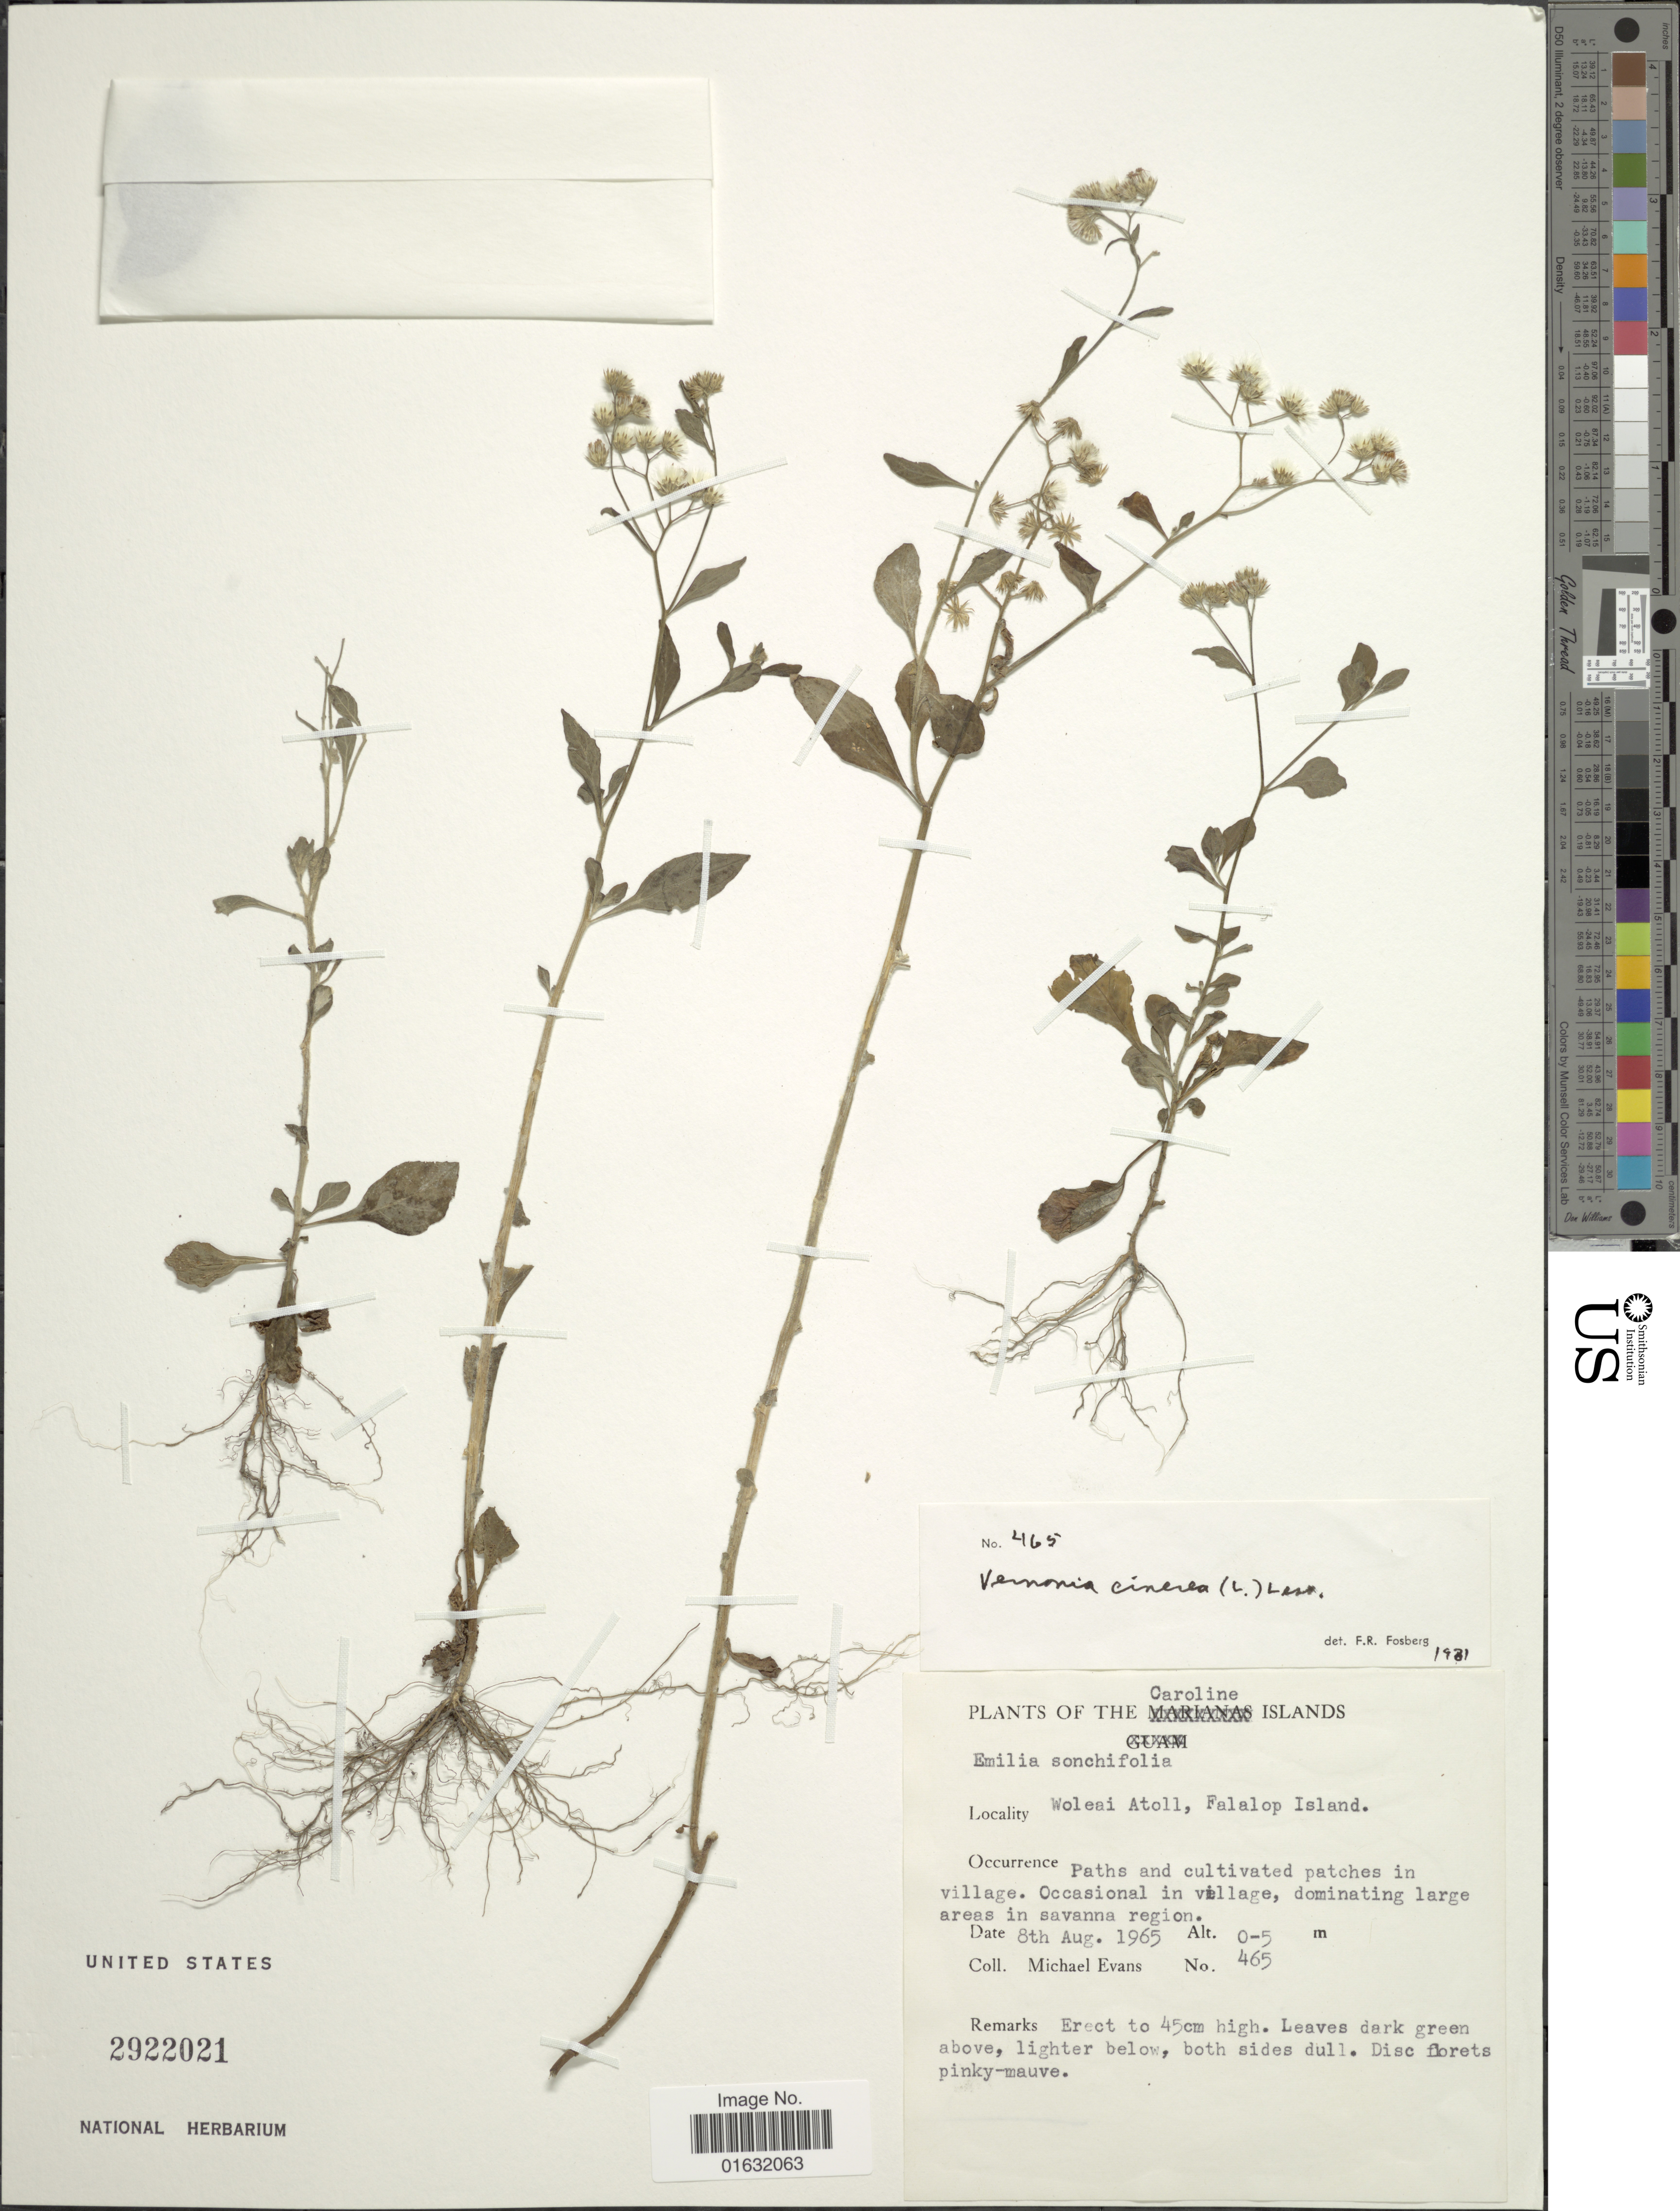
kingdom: Plantae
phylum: Tracheophyta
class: Magnoliopsida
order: Asterales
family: Asteraceae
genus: Cyanthillium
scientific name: Cyanthillium cinereum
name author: (L.) H. Rob.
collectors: M. Evans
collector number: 465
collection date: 1965-08-08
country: Micronesia, Federated States of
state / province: Yap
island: Woleai Atoll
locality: The Caroline Islands, Woleai Atoll, Falalop Island.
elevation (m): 0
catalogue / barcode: US 2922021